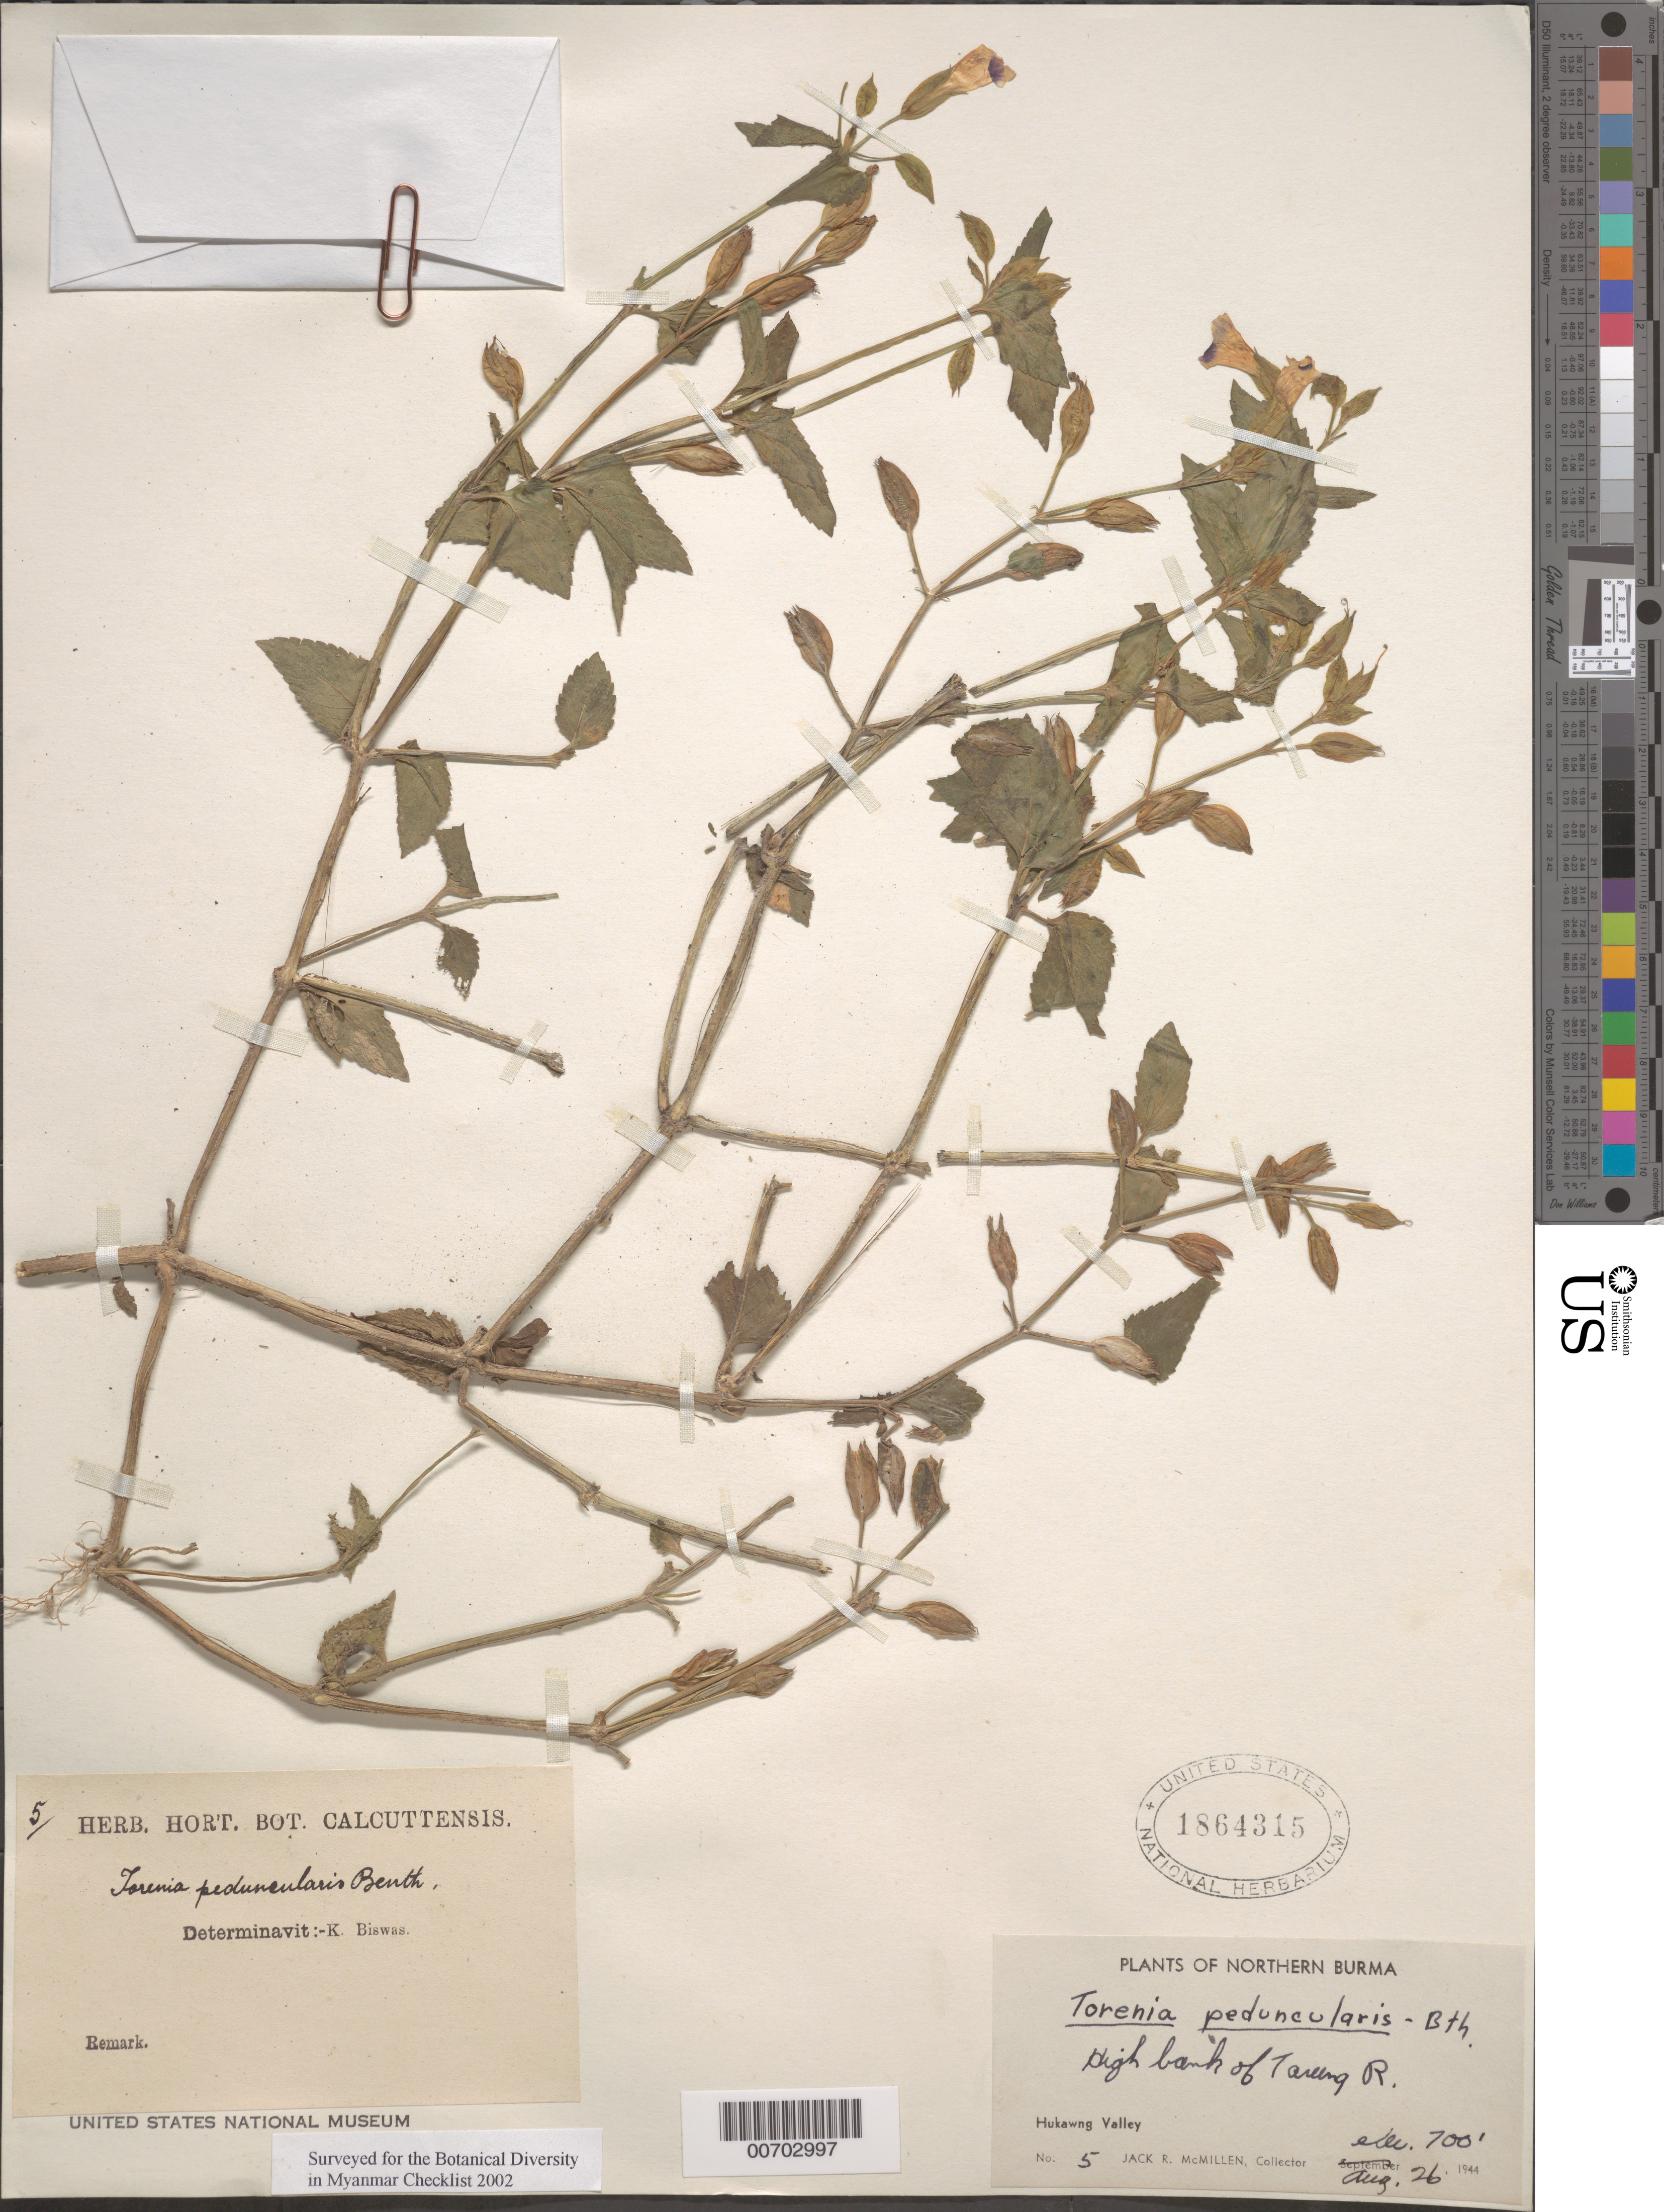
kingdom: Plantae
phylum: Tracheophyta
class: Magnoliopsida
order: Lamiales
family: Linderniaceae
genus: Torenia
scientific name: Torenia peduncularis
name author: Benth.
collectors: J. McMillen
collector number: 5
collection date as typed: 26 Aug 1944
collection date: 1944-08-26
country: Myanmar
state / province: Kachin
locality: Hukawng Valley, Tarung R.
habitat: High riverbank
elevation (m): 213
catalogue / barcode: US 1864315